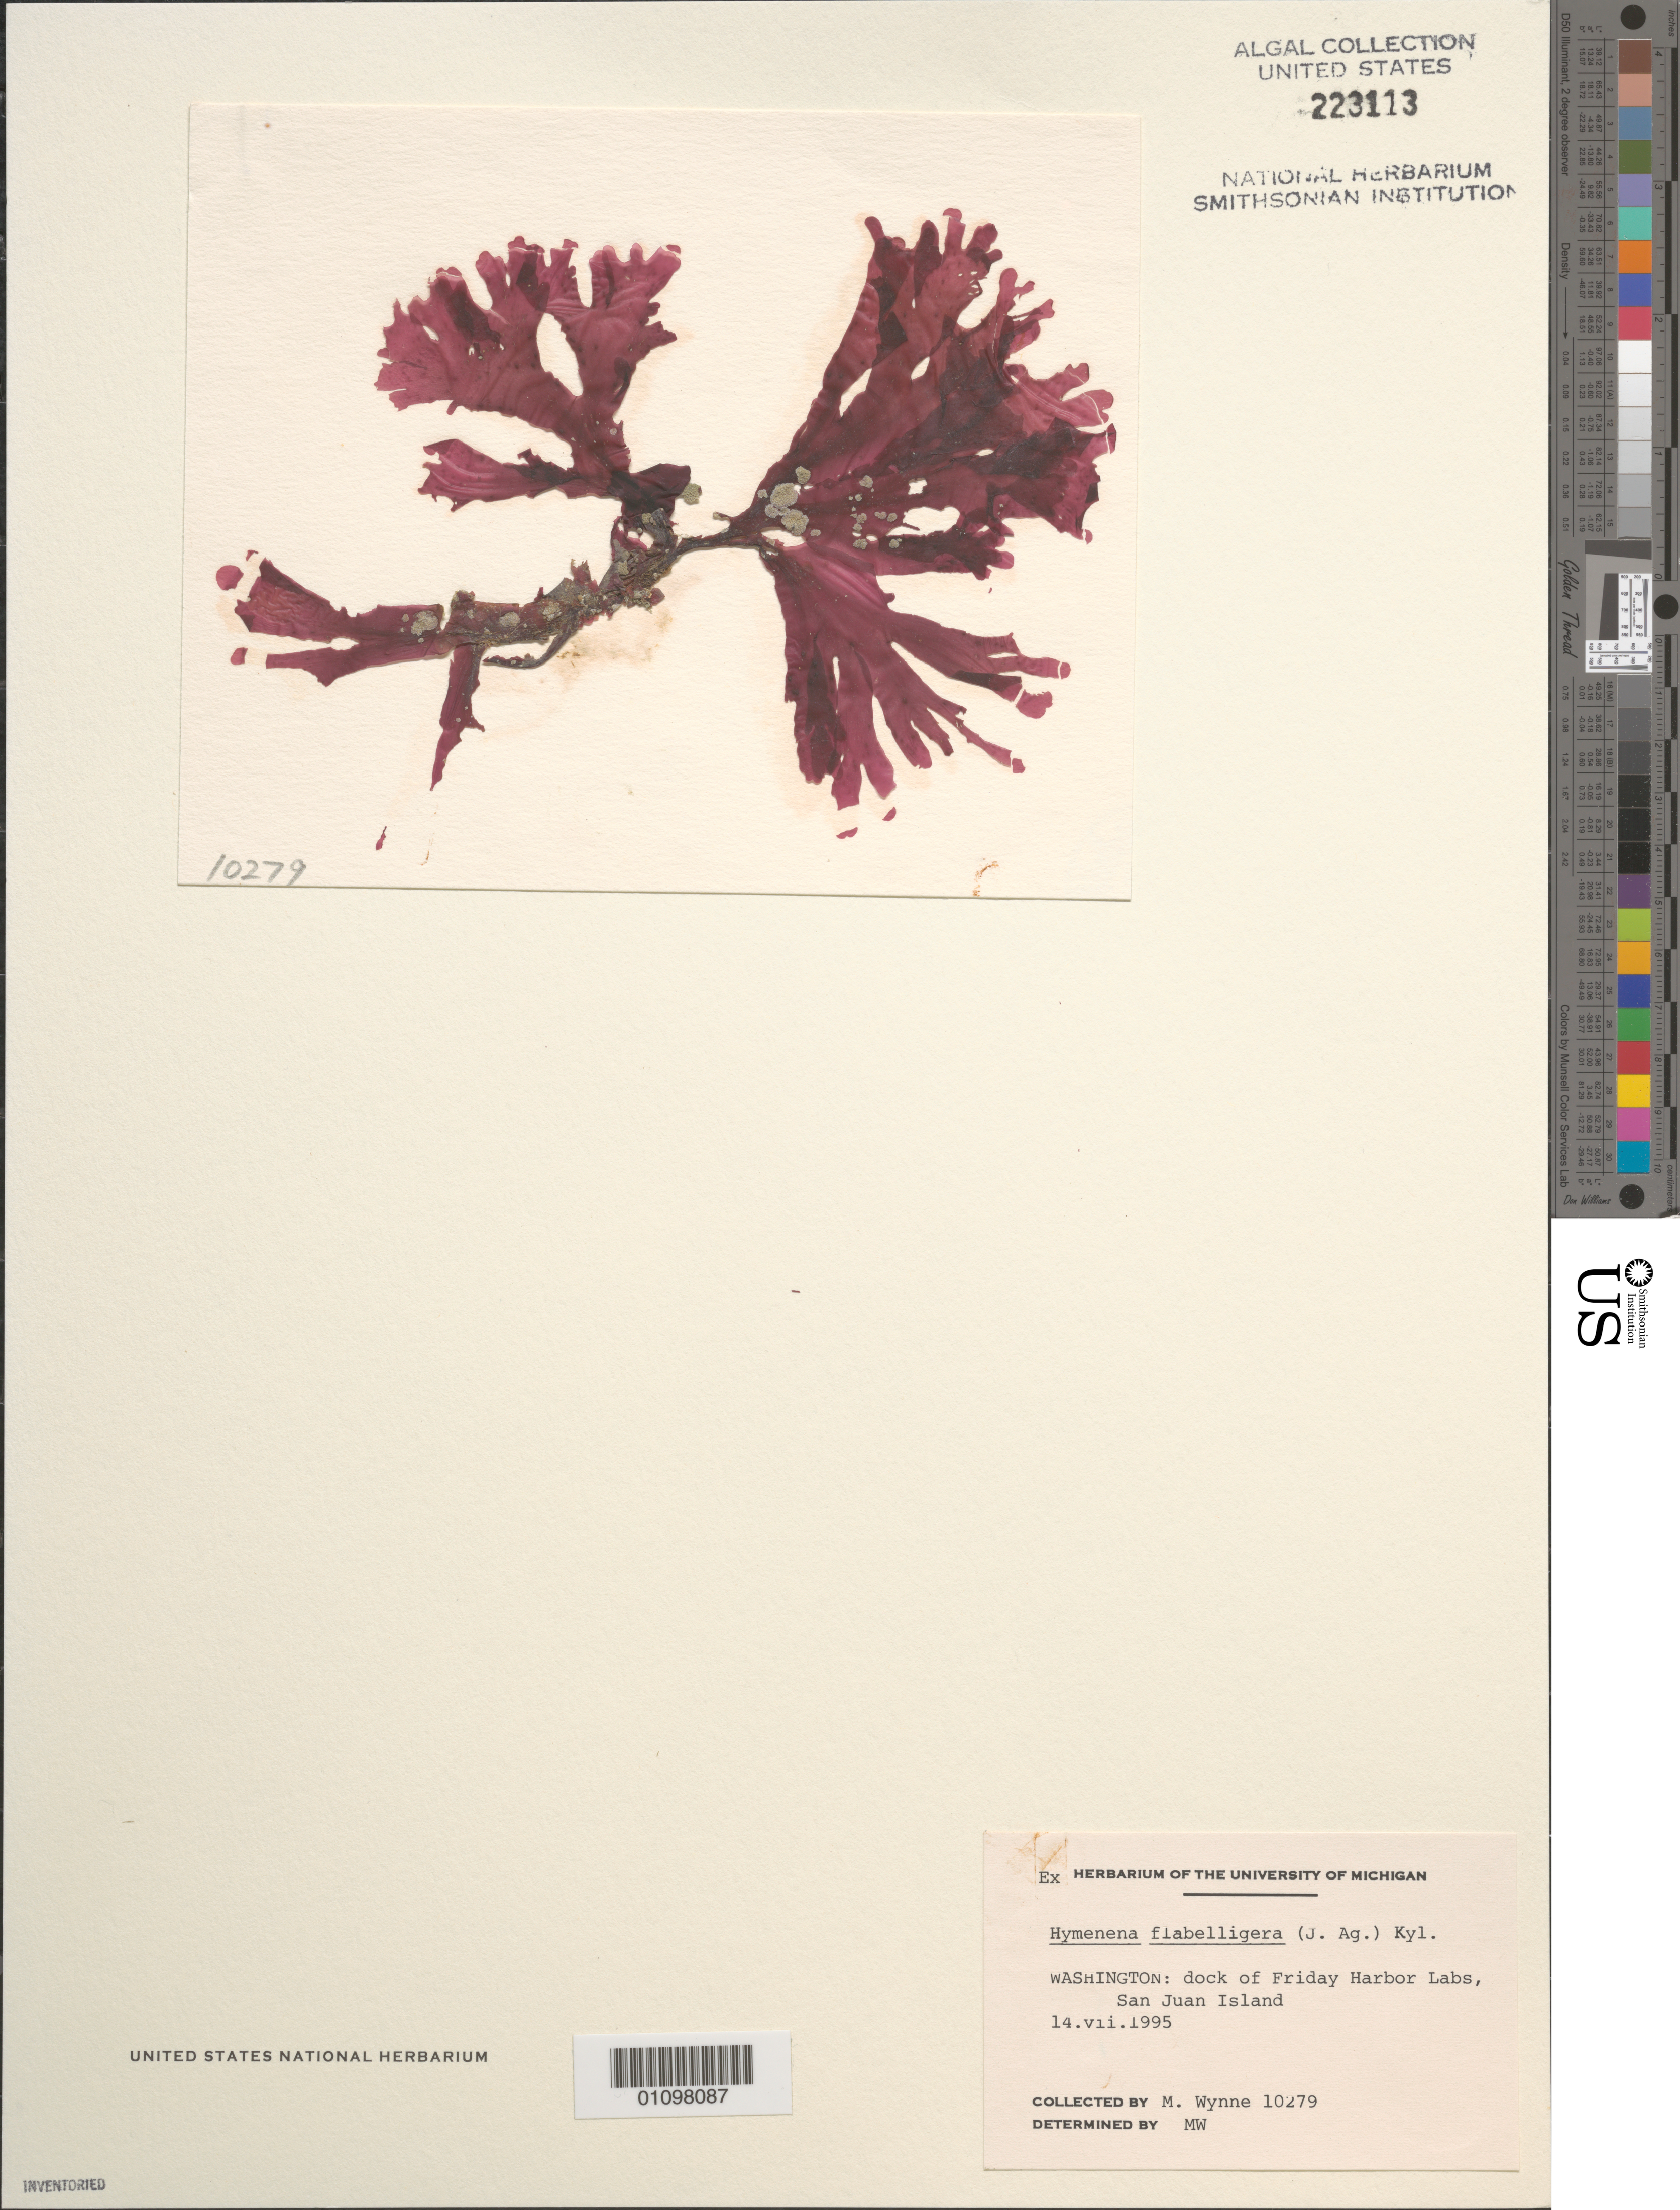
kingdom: Plantae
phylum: Rhodophyta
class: Florideophyceae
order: Ceramiales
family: Delesseriaceae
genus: Hymenena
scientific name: Hymenena flabelligera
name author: (J. Agardh) Kylin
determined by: Wynne, M. J.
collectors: M.J. Wynne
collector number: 10279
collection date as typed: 14 Jul 1995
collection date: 1995-07-14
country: United States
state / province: Washington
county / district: San Juan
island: San Juan Island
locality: Friday Harbor Laboratories dock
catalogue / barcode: US 223113